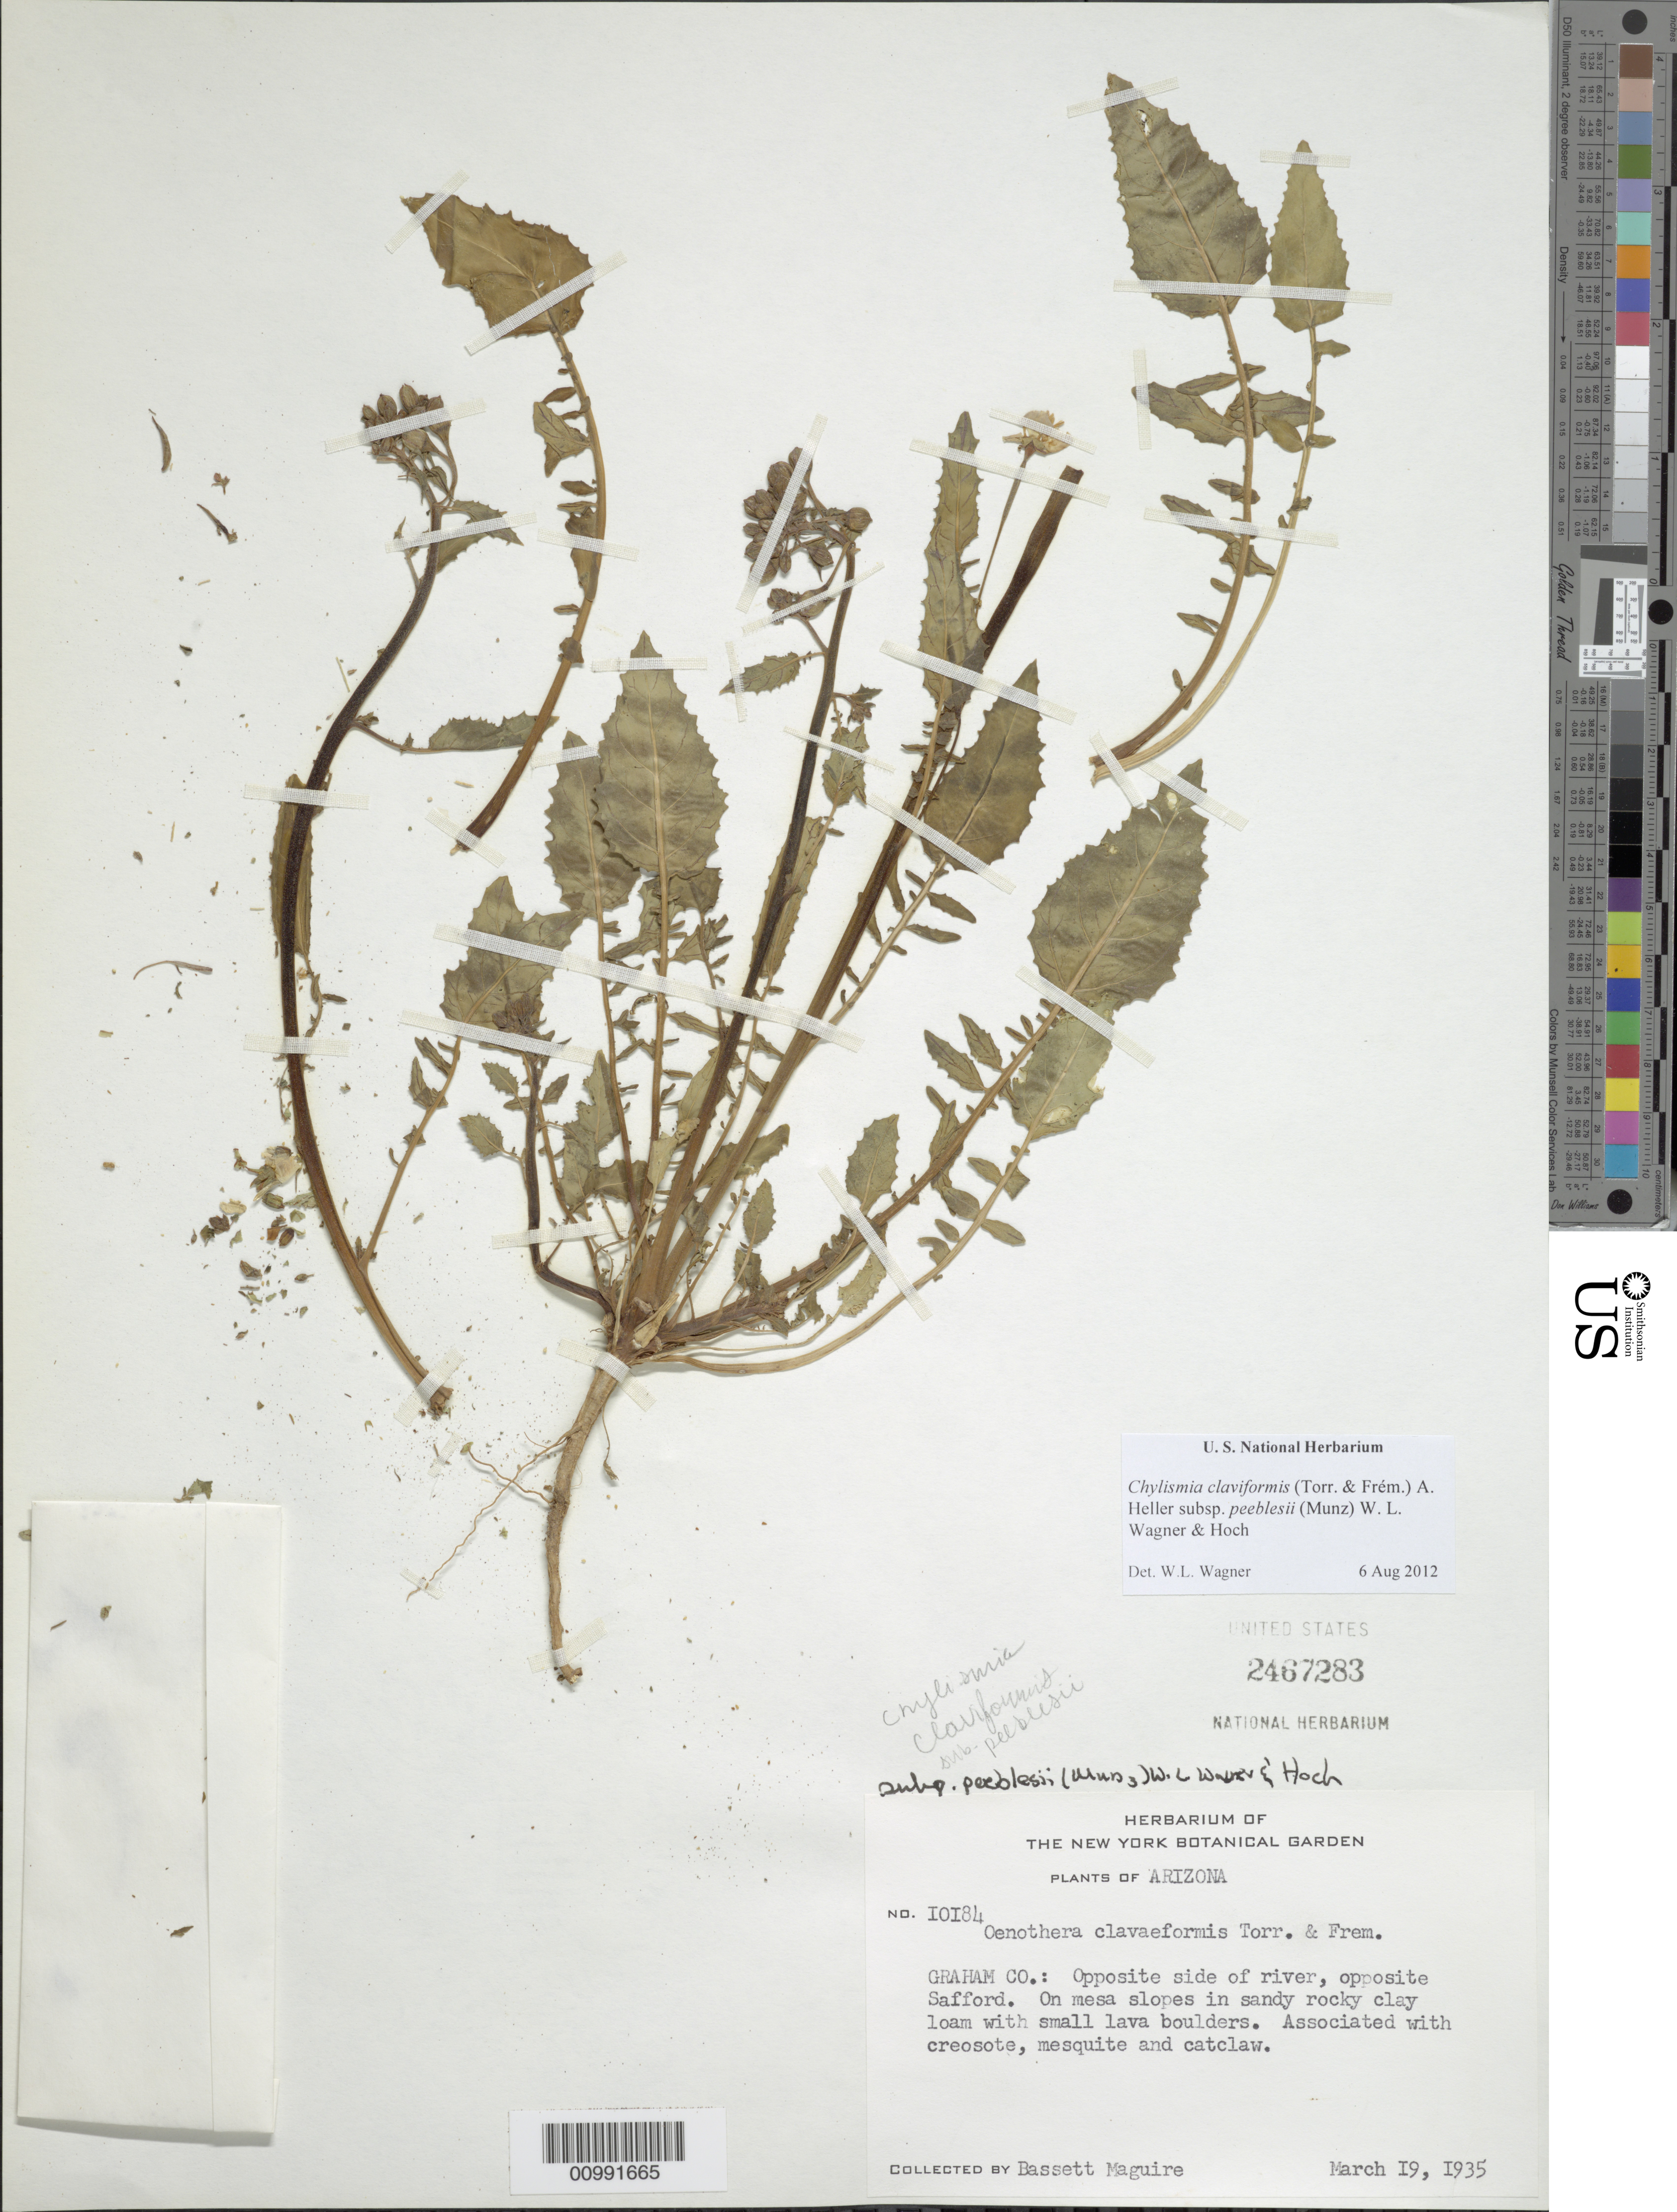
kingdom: Plantae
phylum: Tracheophyta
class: Magnoliopsida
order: Myrtales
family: Onagraceae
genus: Chylismia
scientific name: Chylismia claviformis subsp. peeblesii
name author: (Munz) W.L. Wagner & Hoch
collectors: B. Maguire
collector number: I0I84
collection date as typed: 19 Mar 1935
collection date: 1935-03-19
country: United States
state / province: Arizona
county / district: Graham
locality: Opposite side of river, opposite Safford. On mesa slopes in sandy rocky clau loam with small lava boulders.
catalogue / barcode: US 2467283